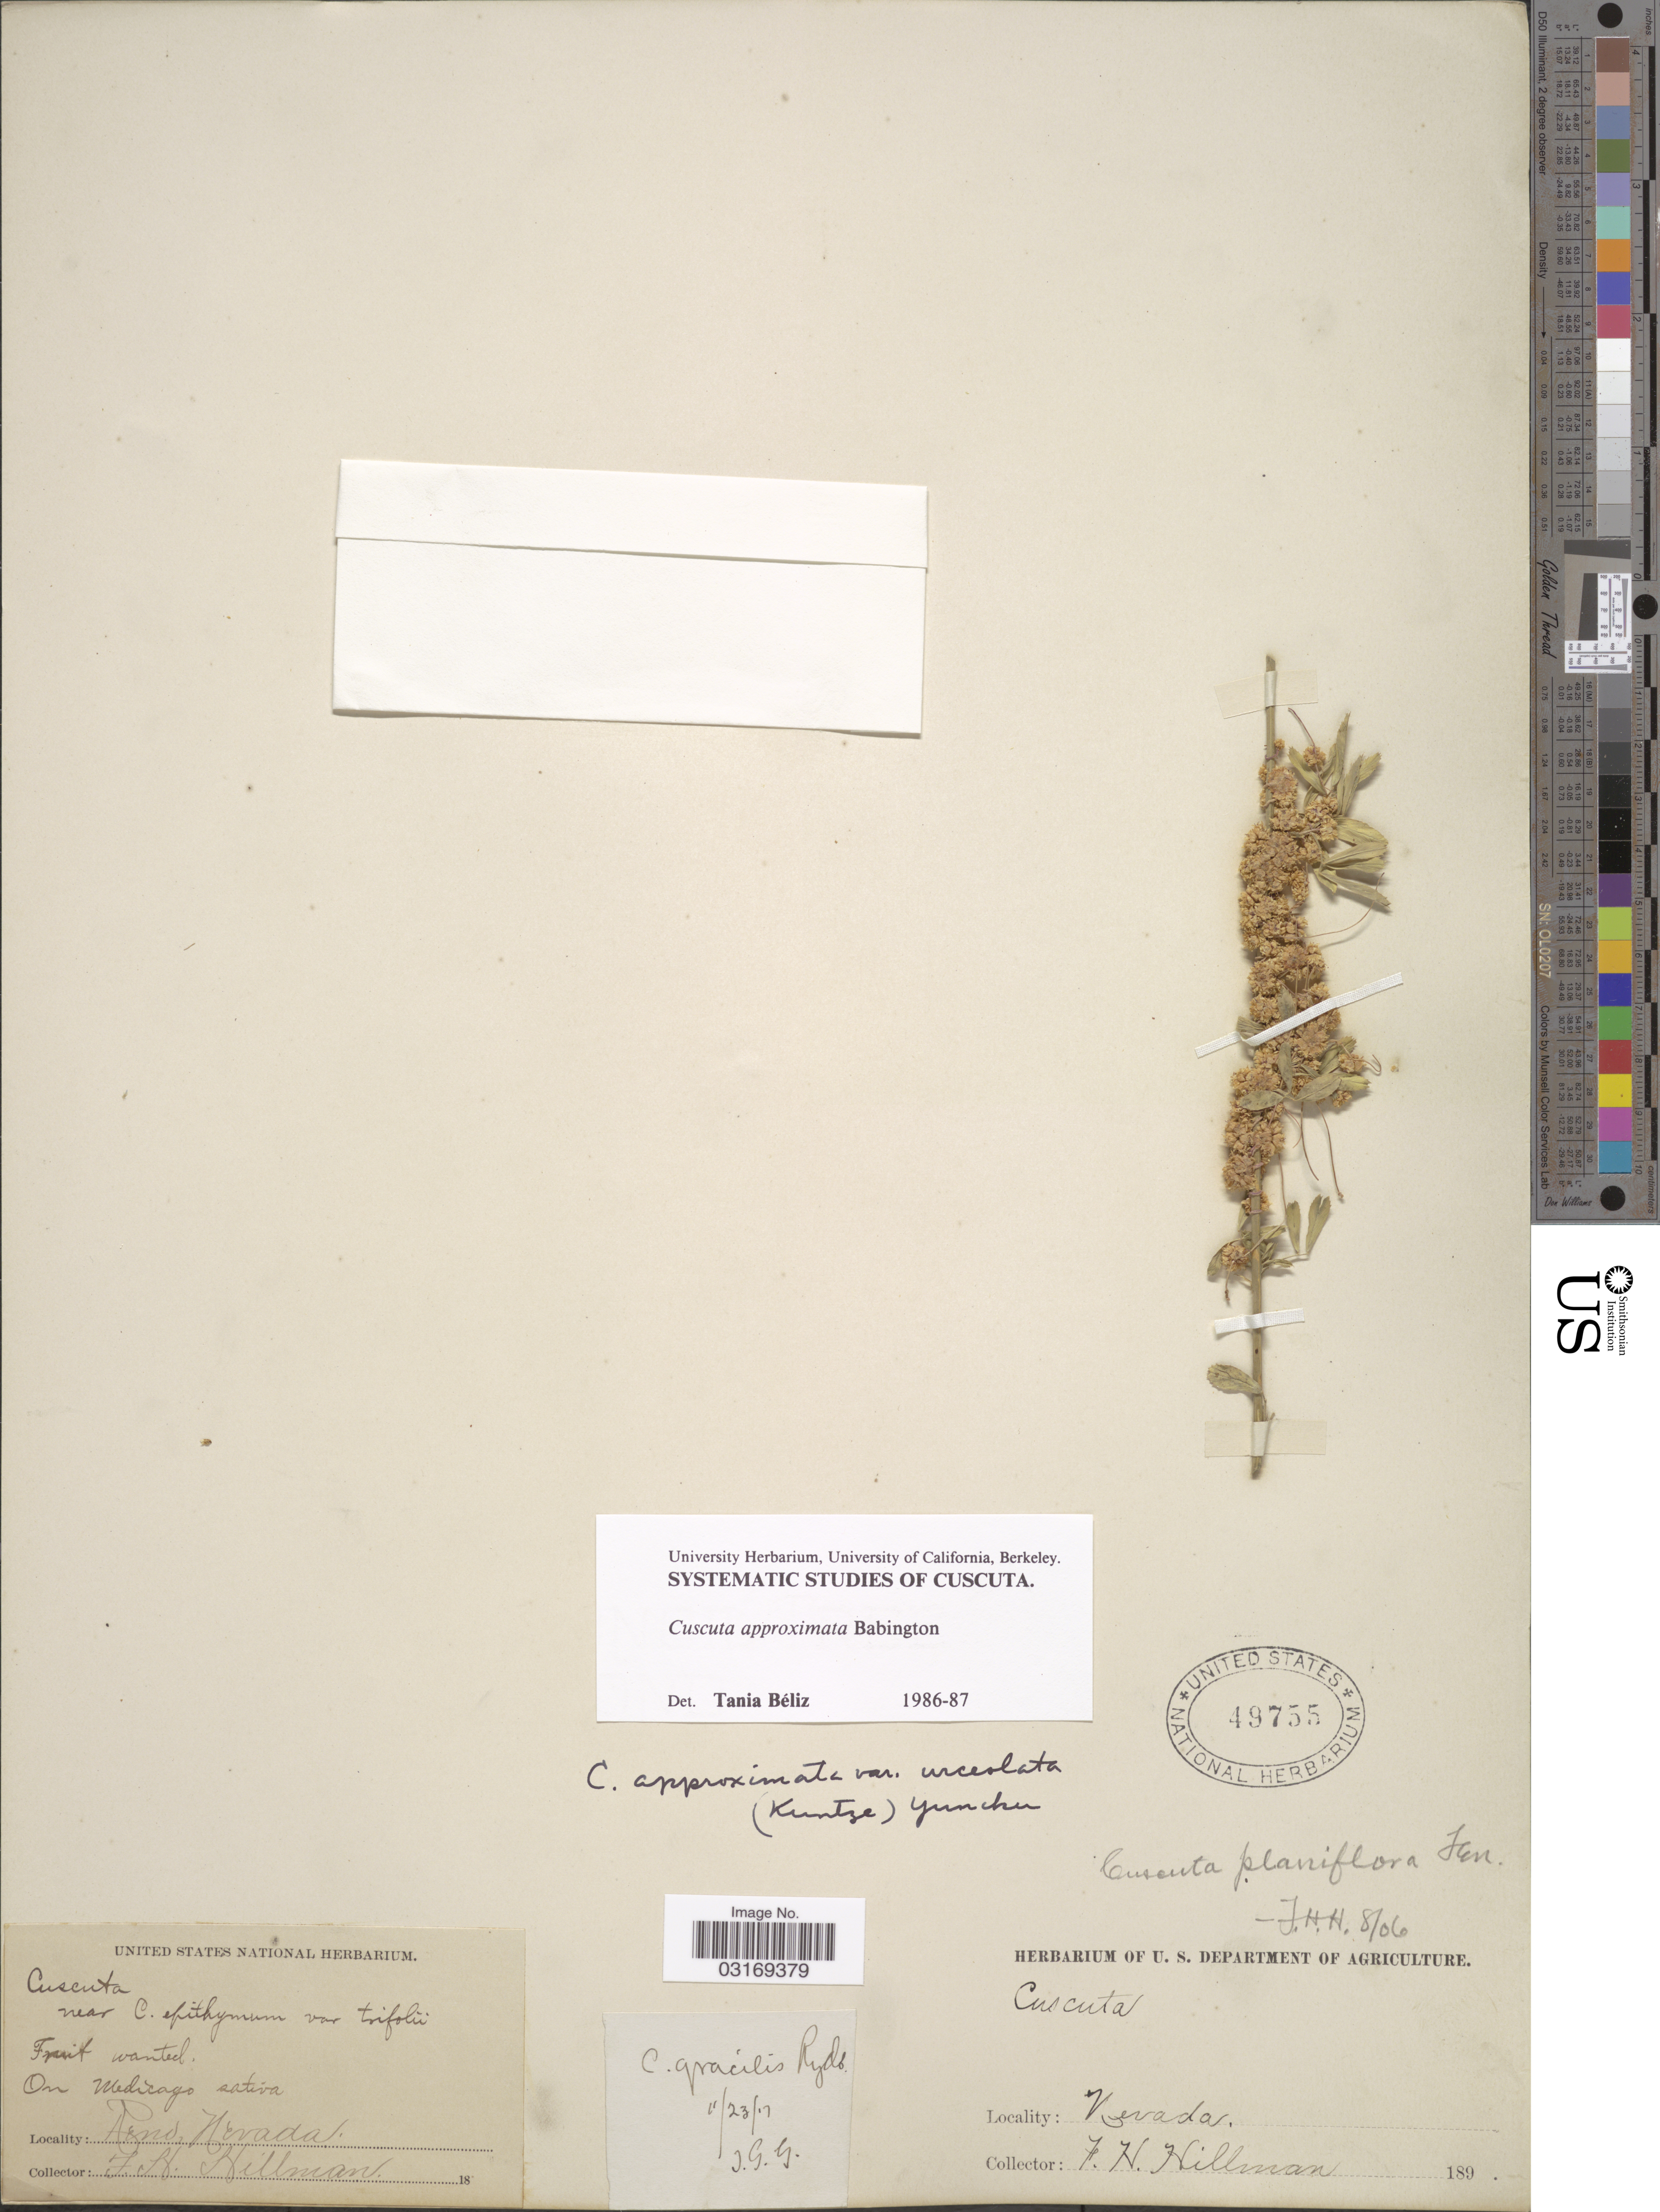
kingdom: Plantae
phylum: Tracheophyta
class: Magnoliopsida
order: Solanales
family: Convolvulaceae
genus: Cuscuta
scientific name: Cuscuta approximata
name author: Bab.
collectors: F. Hillman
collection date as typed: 189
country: United States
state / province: Nevada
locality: On Medicago sativa Reno.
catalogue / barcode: US 49755